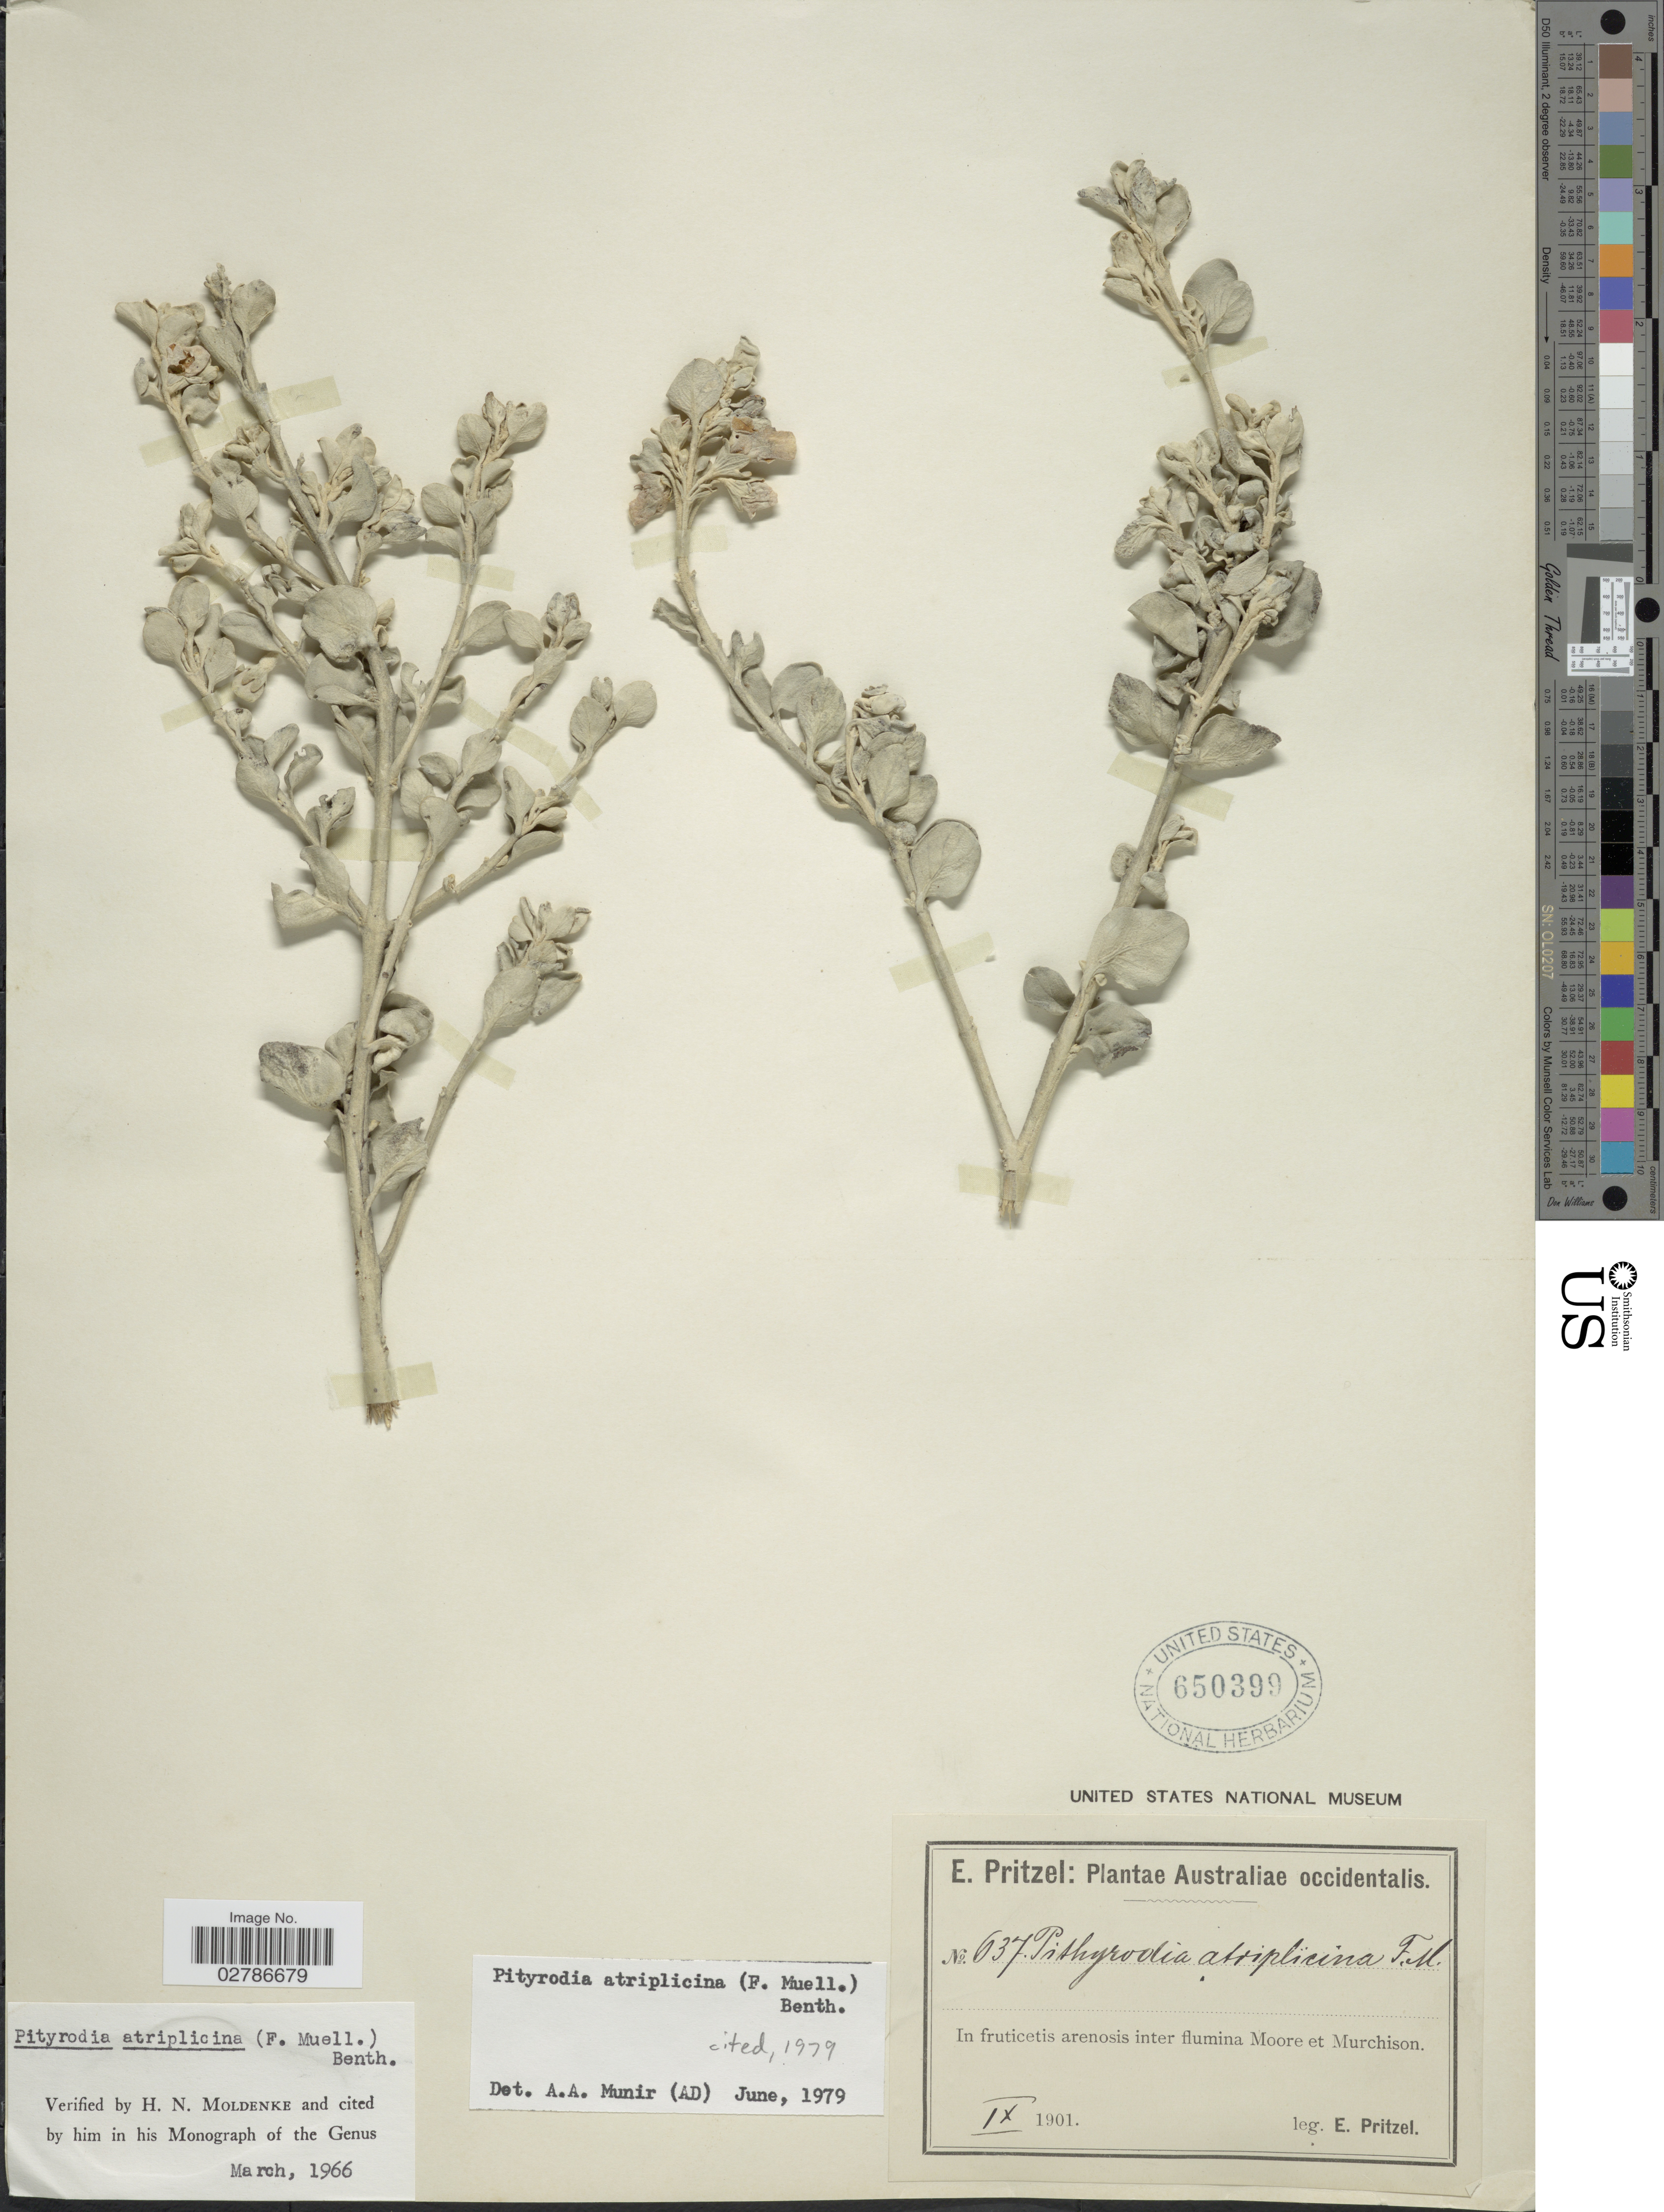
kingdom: Plantae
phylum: Tracheophyta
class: Magnoliopsida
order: Lamiales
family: Lamiaceae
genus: Pityrodia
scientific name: Pityrodia atriplicina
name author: (F. Muell.) Benth.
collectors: E. G. Pritzel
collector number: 637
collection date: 1901-09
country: Australia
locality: Australiae occidentalis. In fructicetis arenosis inter flumina Moore et Murchison.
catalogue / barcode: US 650399